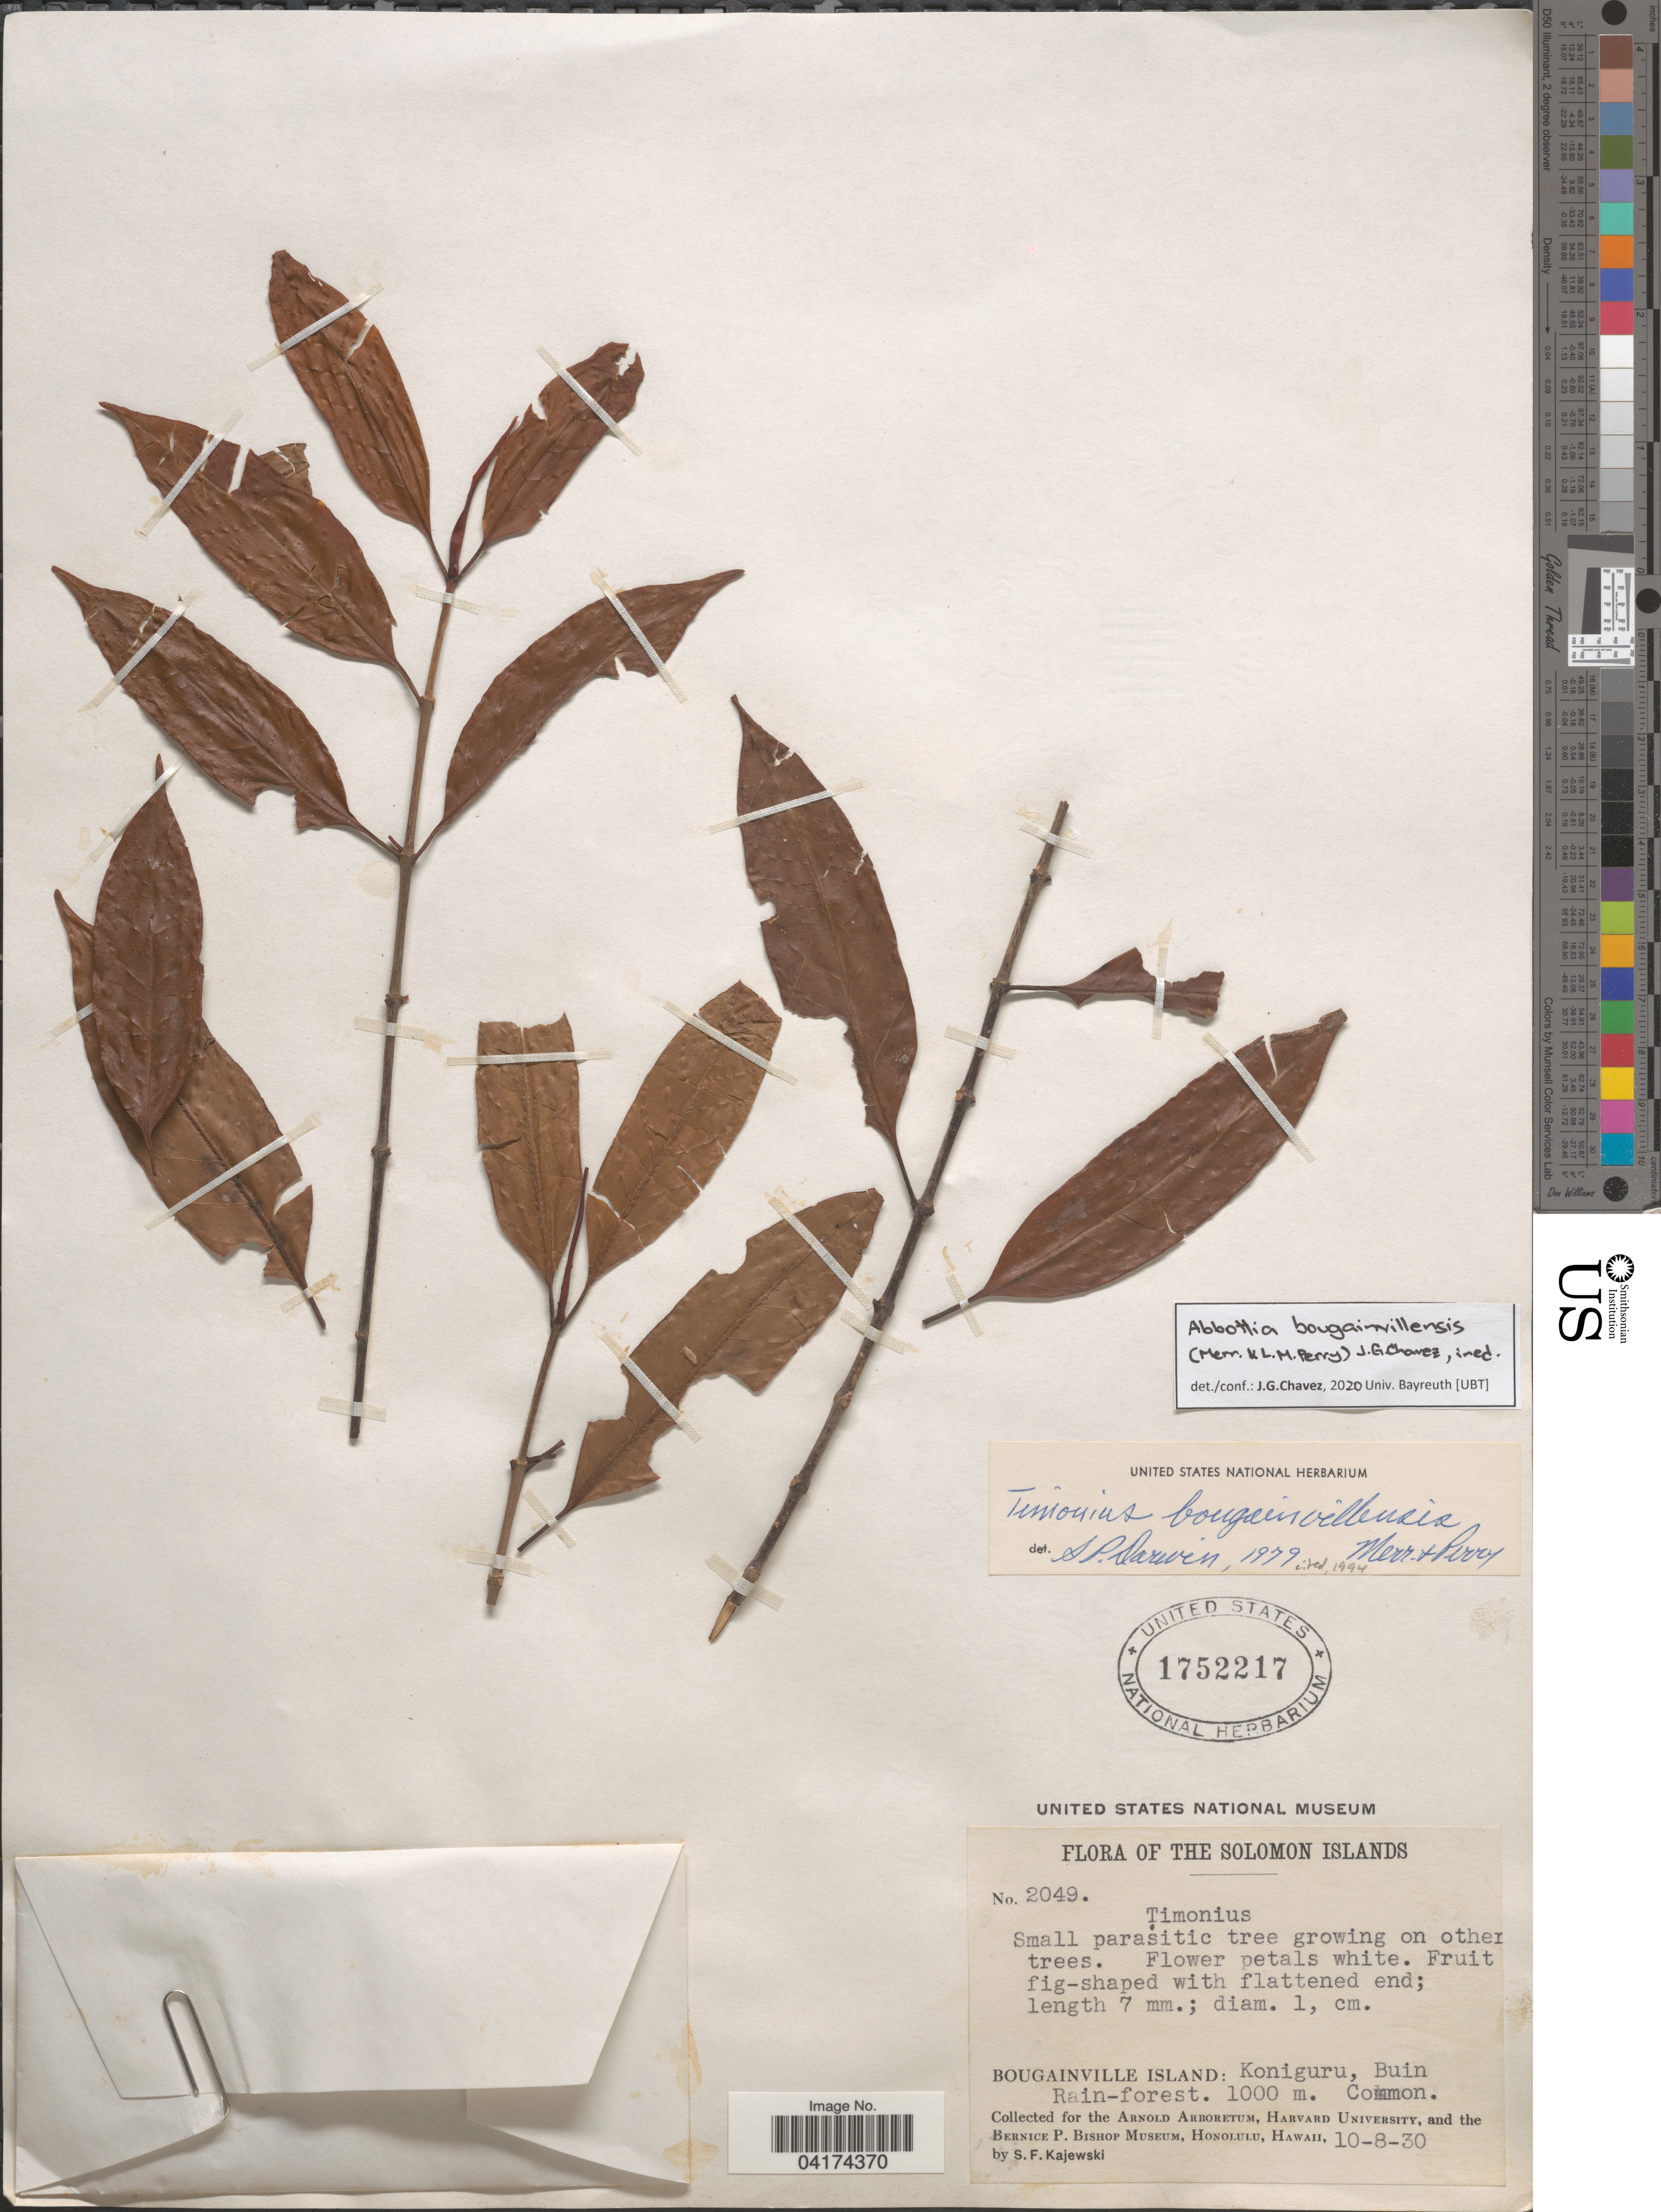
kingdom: Plantae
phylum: Tracheophyta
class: Magnoliopsida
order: Gentianales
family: Rubiaceae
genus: Timonius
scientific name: Timonius bougainvillensis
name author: Merr. & L.M. Perry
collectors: S. Kajewski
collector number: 2049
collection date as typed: Transcribed d/m/y: 10/8/30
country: Solomon Islands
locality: Bougainville Island: Koniguru, Buin Rain-forest.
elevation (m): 1000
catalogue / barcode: US 1752217